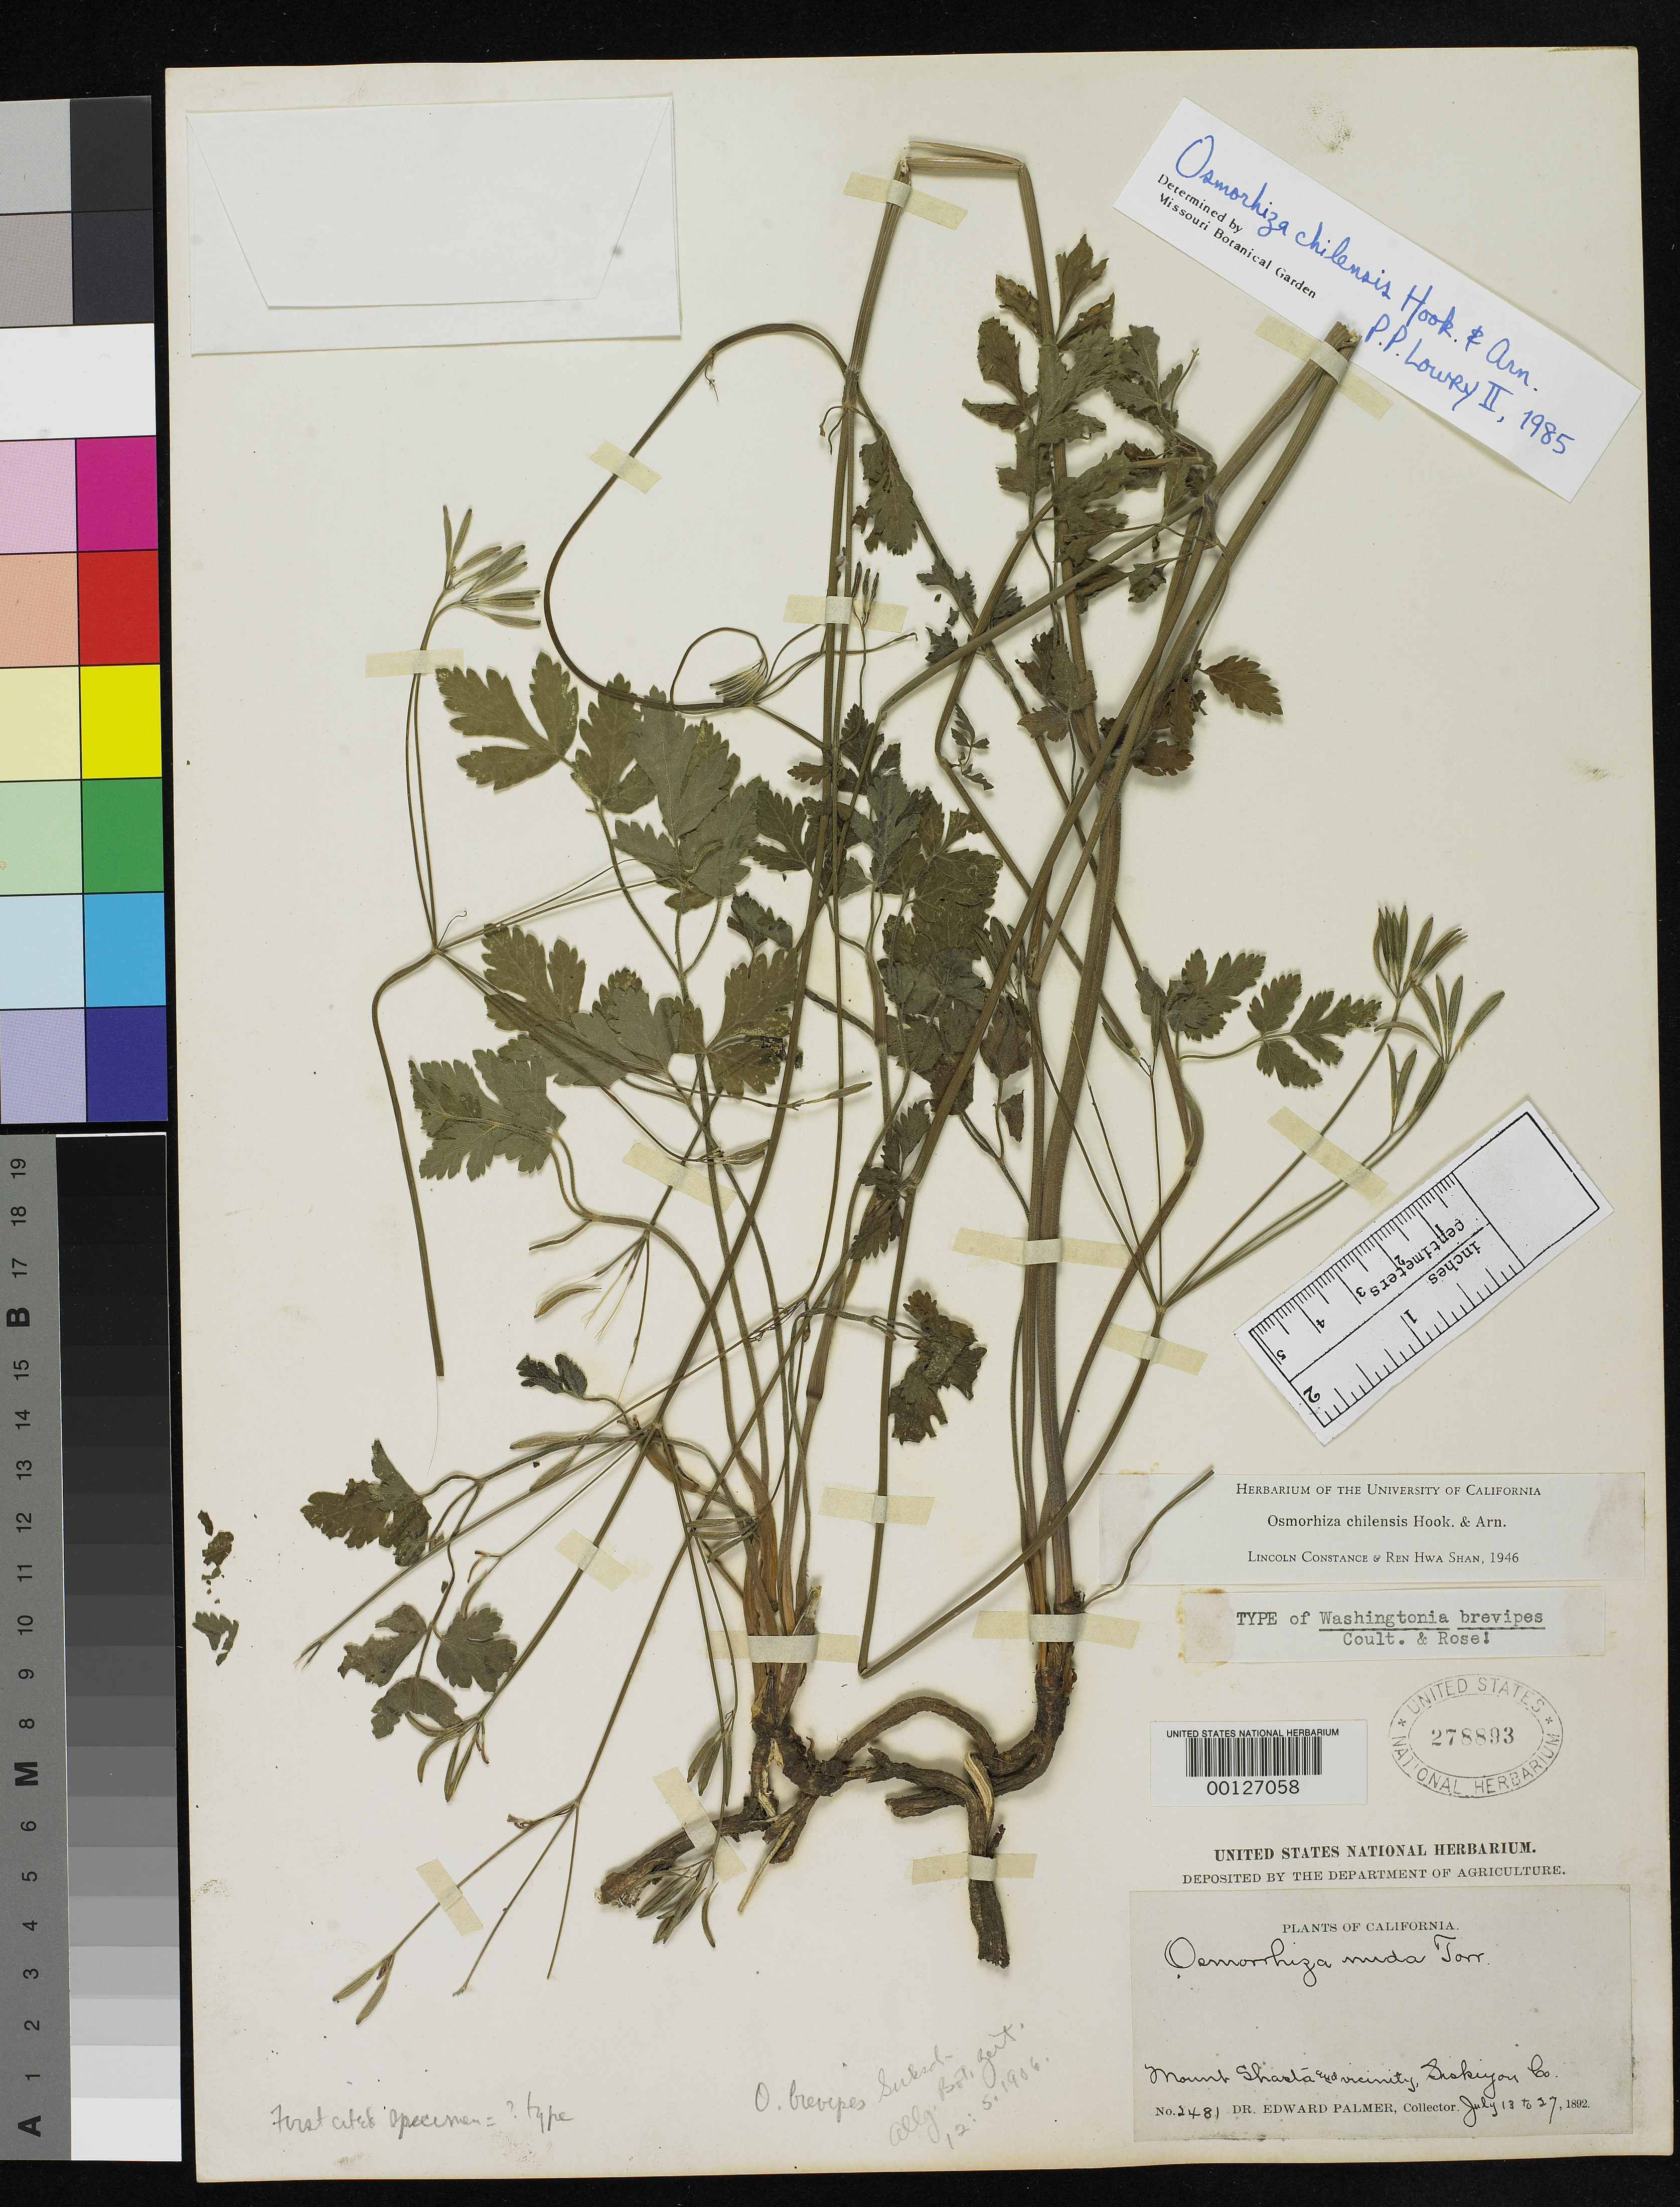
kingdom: Plantae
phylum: Tracheophyta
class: Magnoliopsida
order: Apiales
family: Apiaceae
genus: Washingtonia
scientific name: Washingtonia brevipes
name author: J.M. Coult. & Rose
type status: Holotype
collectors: E. Palmer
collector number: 2481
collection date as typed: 13 Jul 1892 to 27 Jul 1892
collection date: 1892-07-13/1892-07-27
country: United States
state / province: California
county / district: Siskiyou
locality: Vicinity of Mt. Shasta.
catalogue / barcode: US 278893